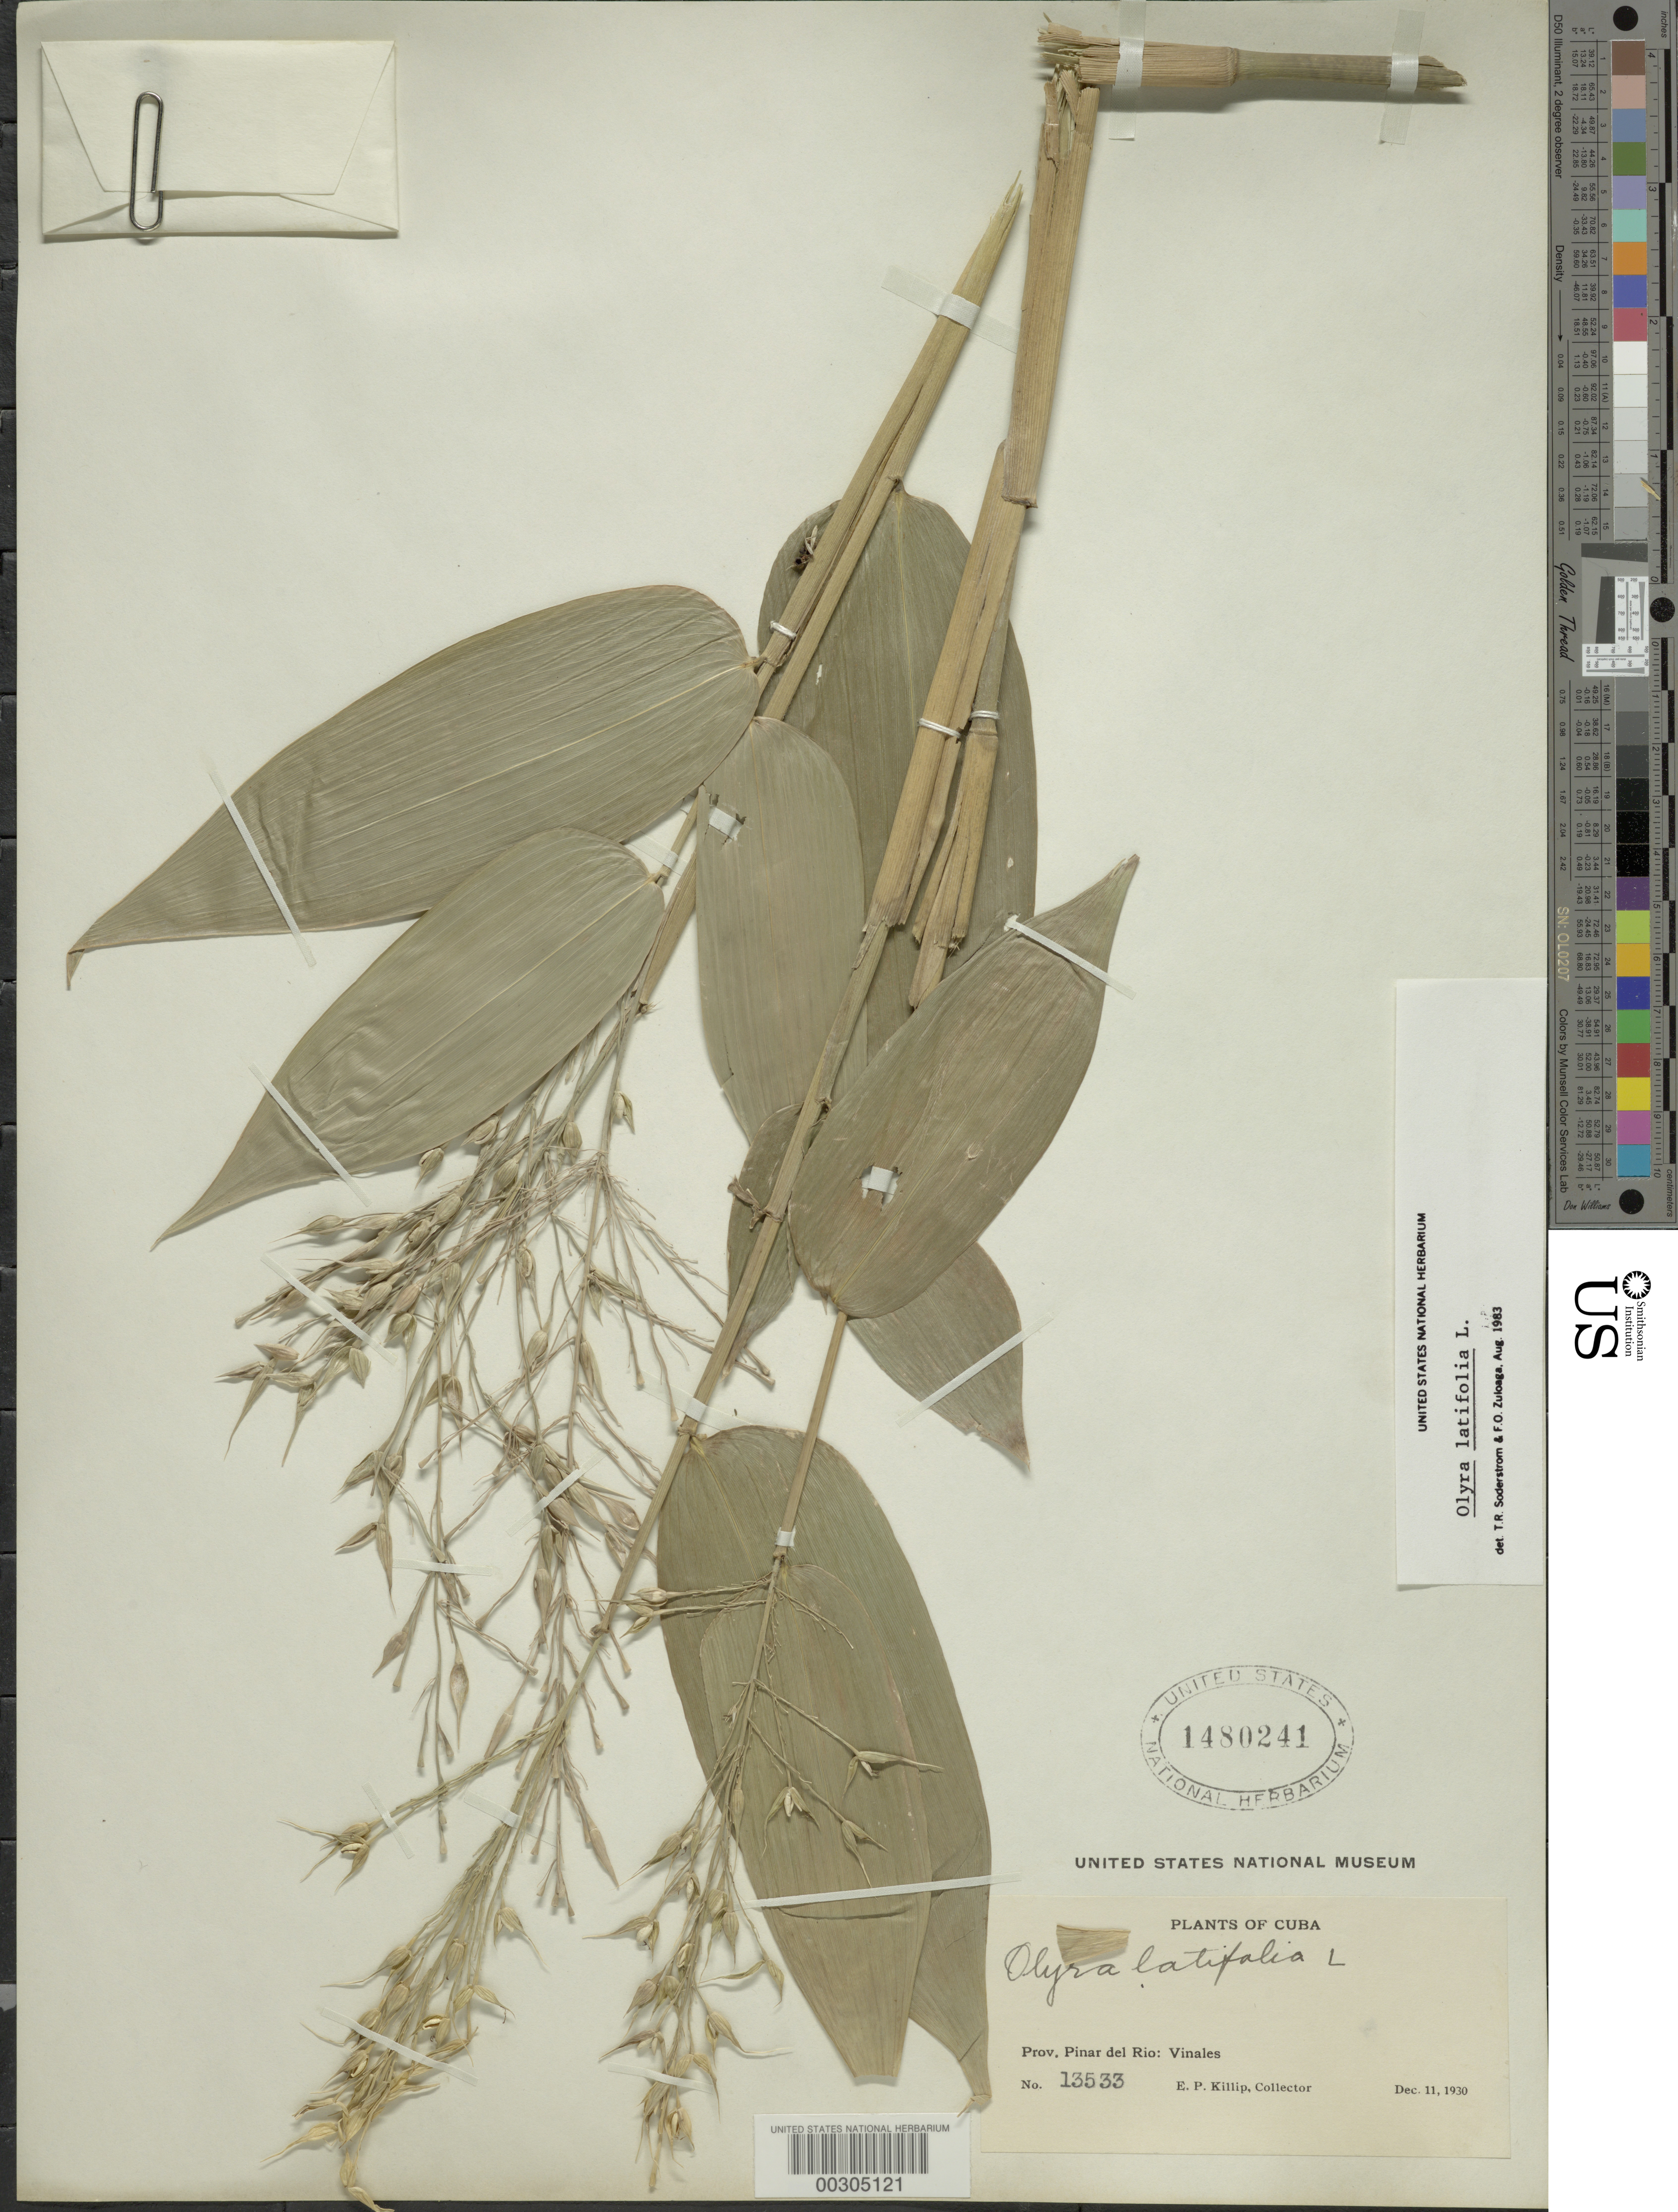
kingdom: Plantae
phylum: Tracheophyta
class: Liliopsida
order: Poales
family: Poaceae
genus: Olyra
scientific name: Olyra latifolia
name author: L.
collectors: E. P. Killip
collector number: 13533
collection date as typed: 11 Dec 1930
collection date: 1930-12-11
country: Cuba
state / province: Pinar del Río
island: Greater Antilles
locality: Vinales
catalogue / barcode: US 1480241